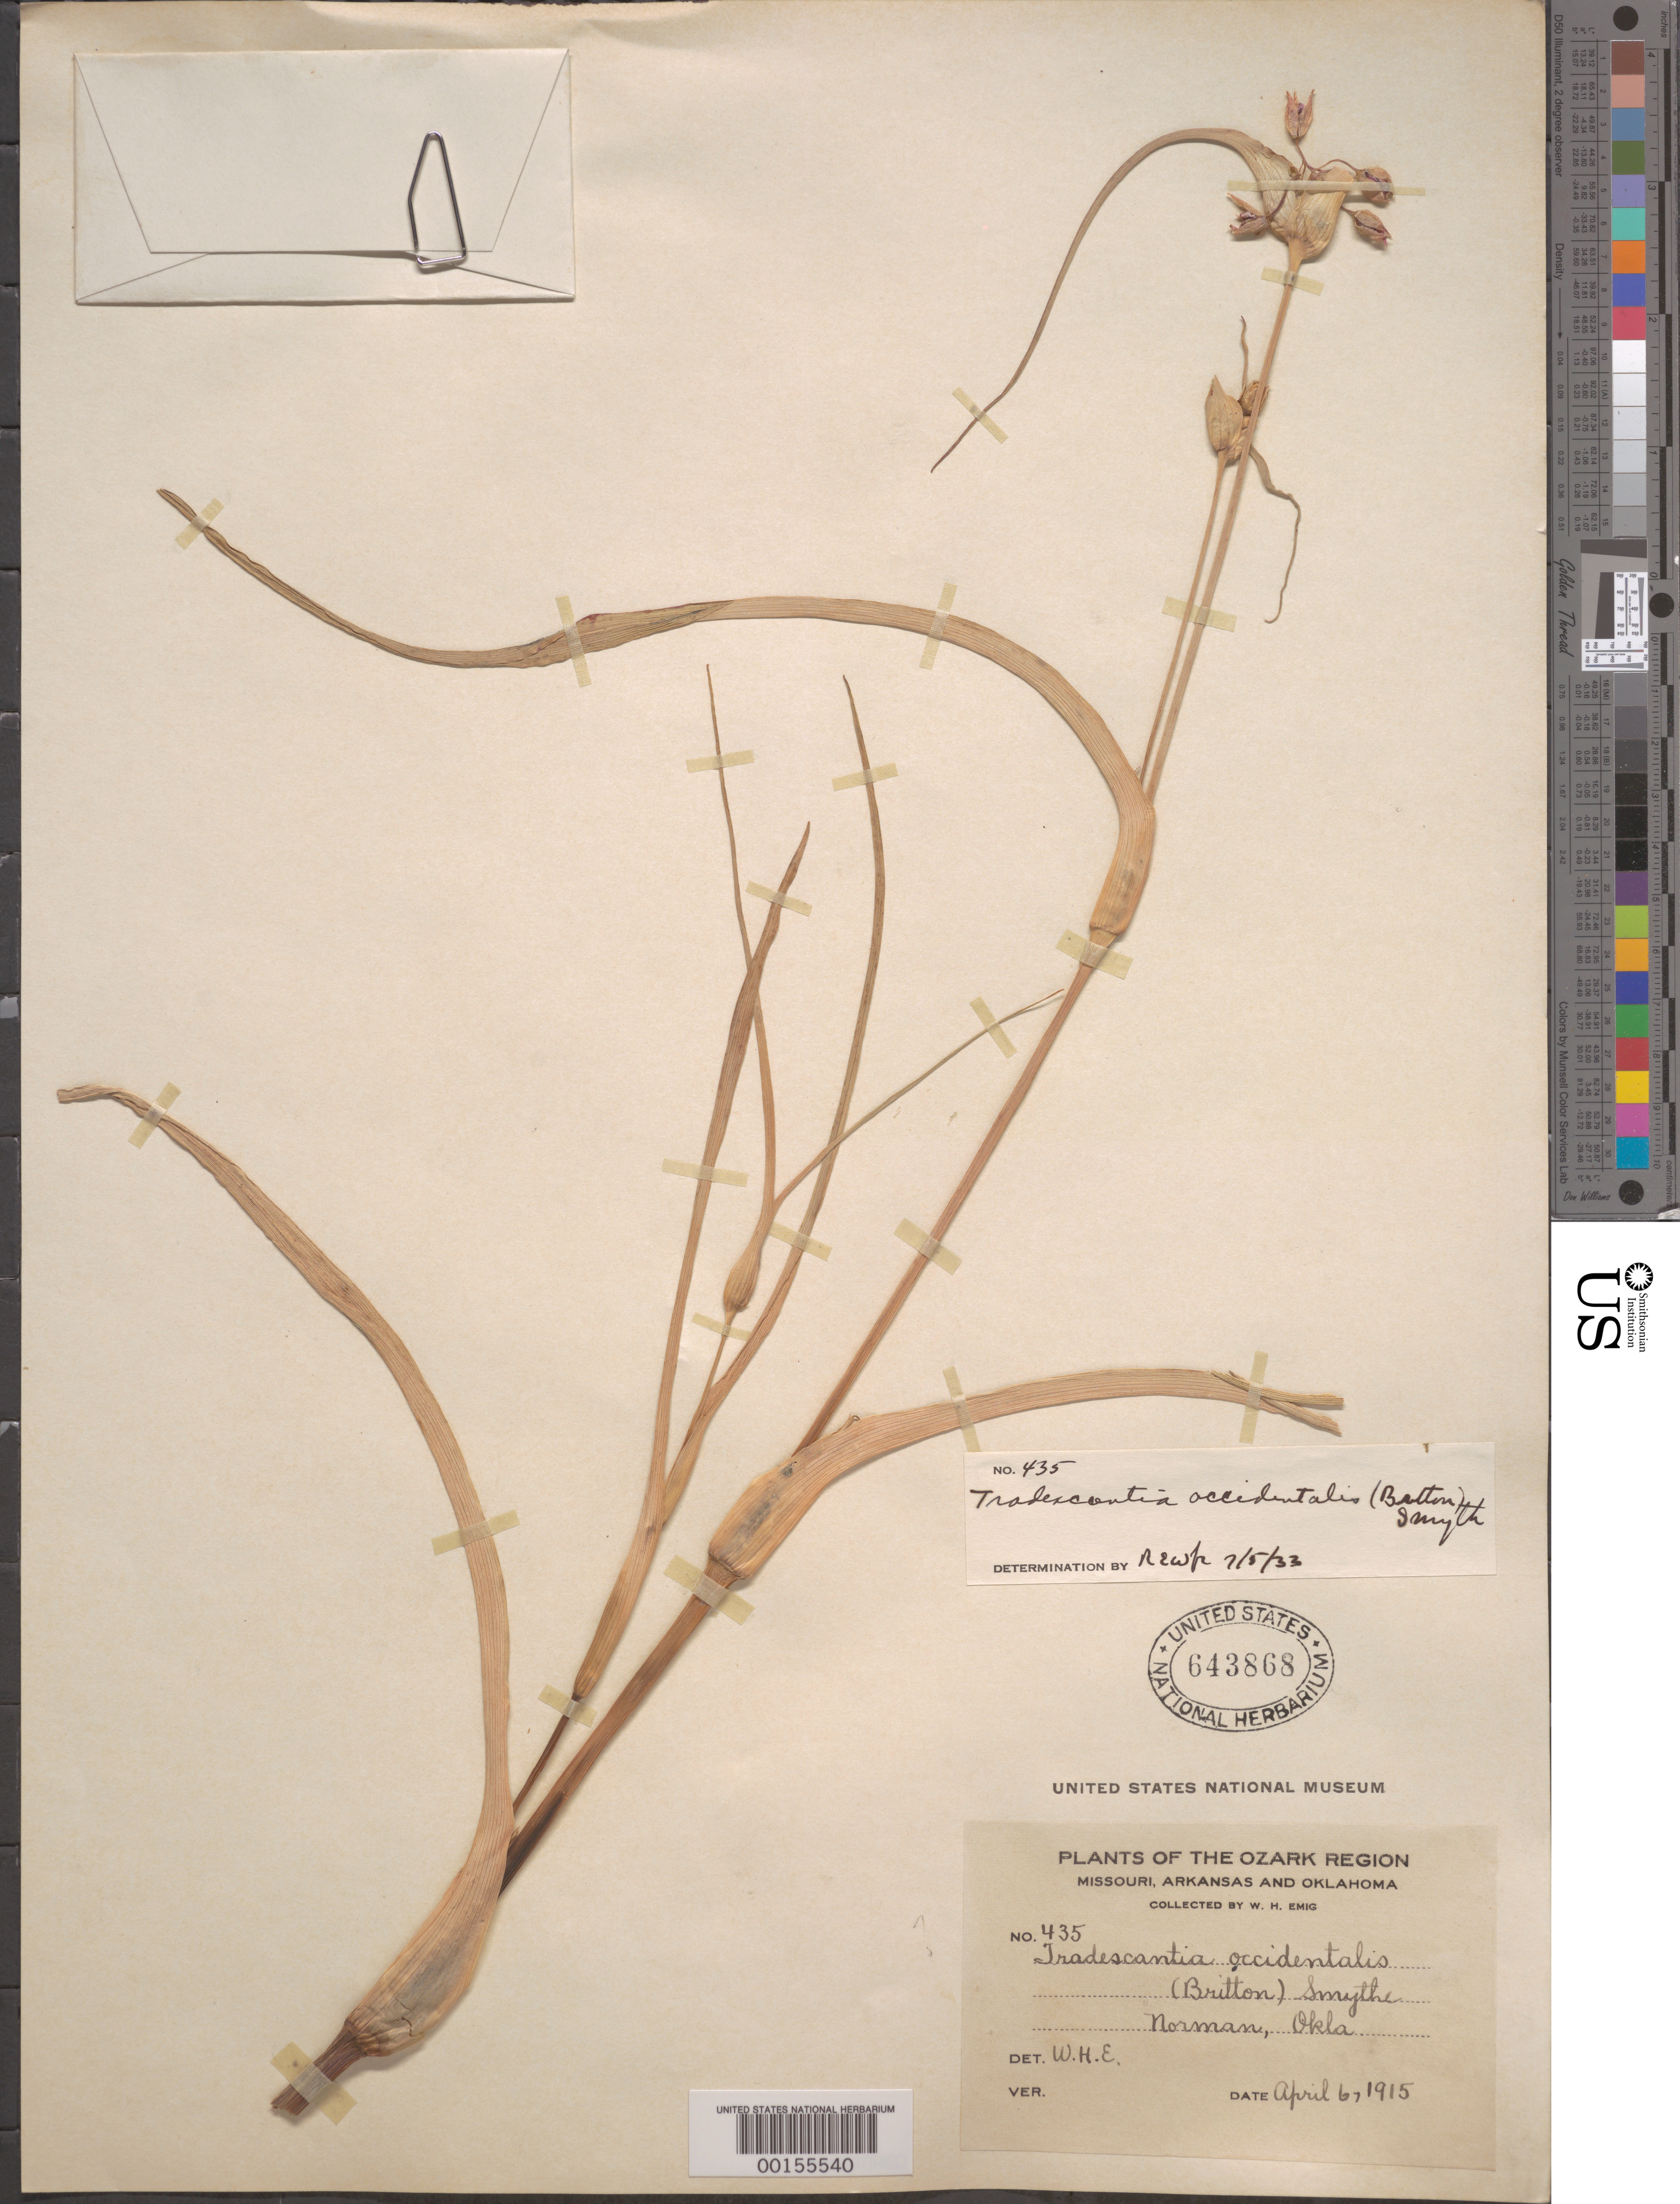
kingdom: Plantae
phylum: Tracheophyta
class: Liliopsida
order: Commelinales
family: Commelinaceae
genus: Tradescantia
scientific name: Tradescantia occidentalis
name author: (Britton) Smyth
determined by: Woodward, R. E.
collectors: W. H. Emig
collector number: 435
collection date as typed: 06 Apr 1915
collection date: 1915-04-06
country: United States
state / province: Oklahoma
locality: Norman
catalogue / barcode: US 643868